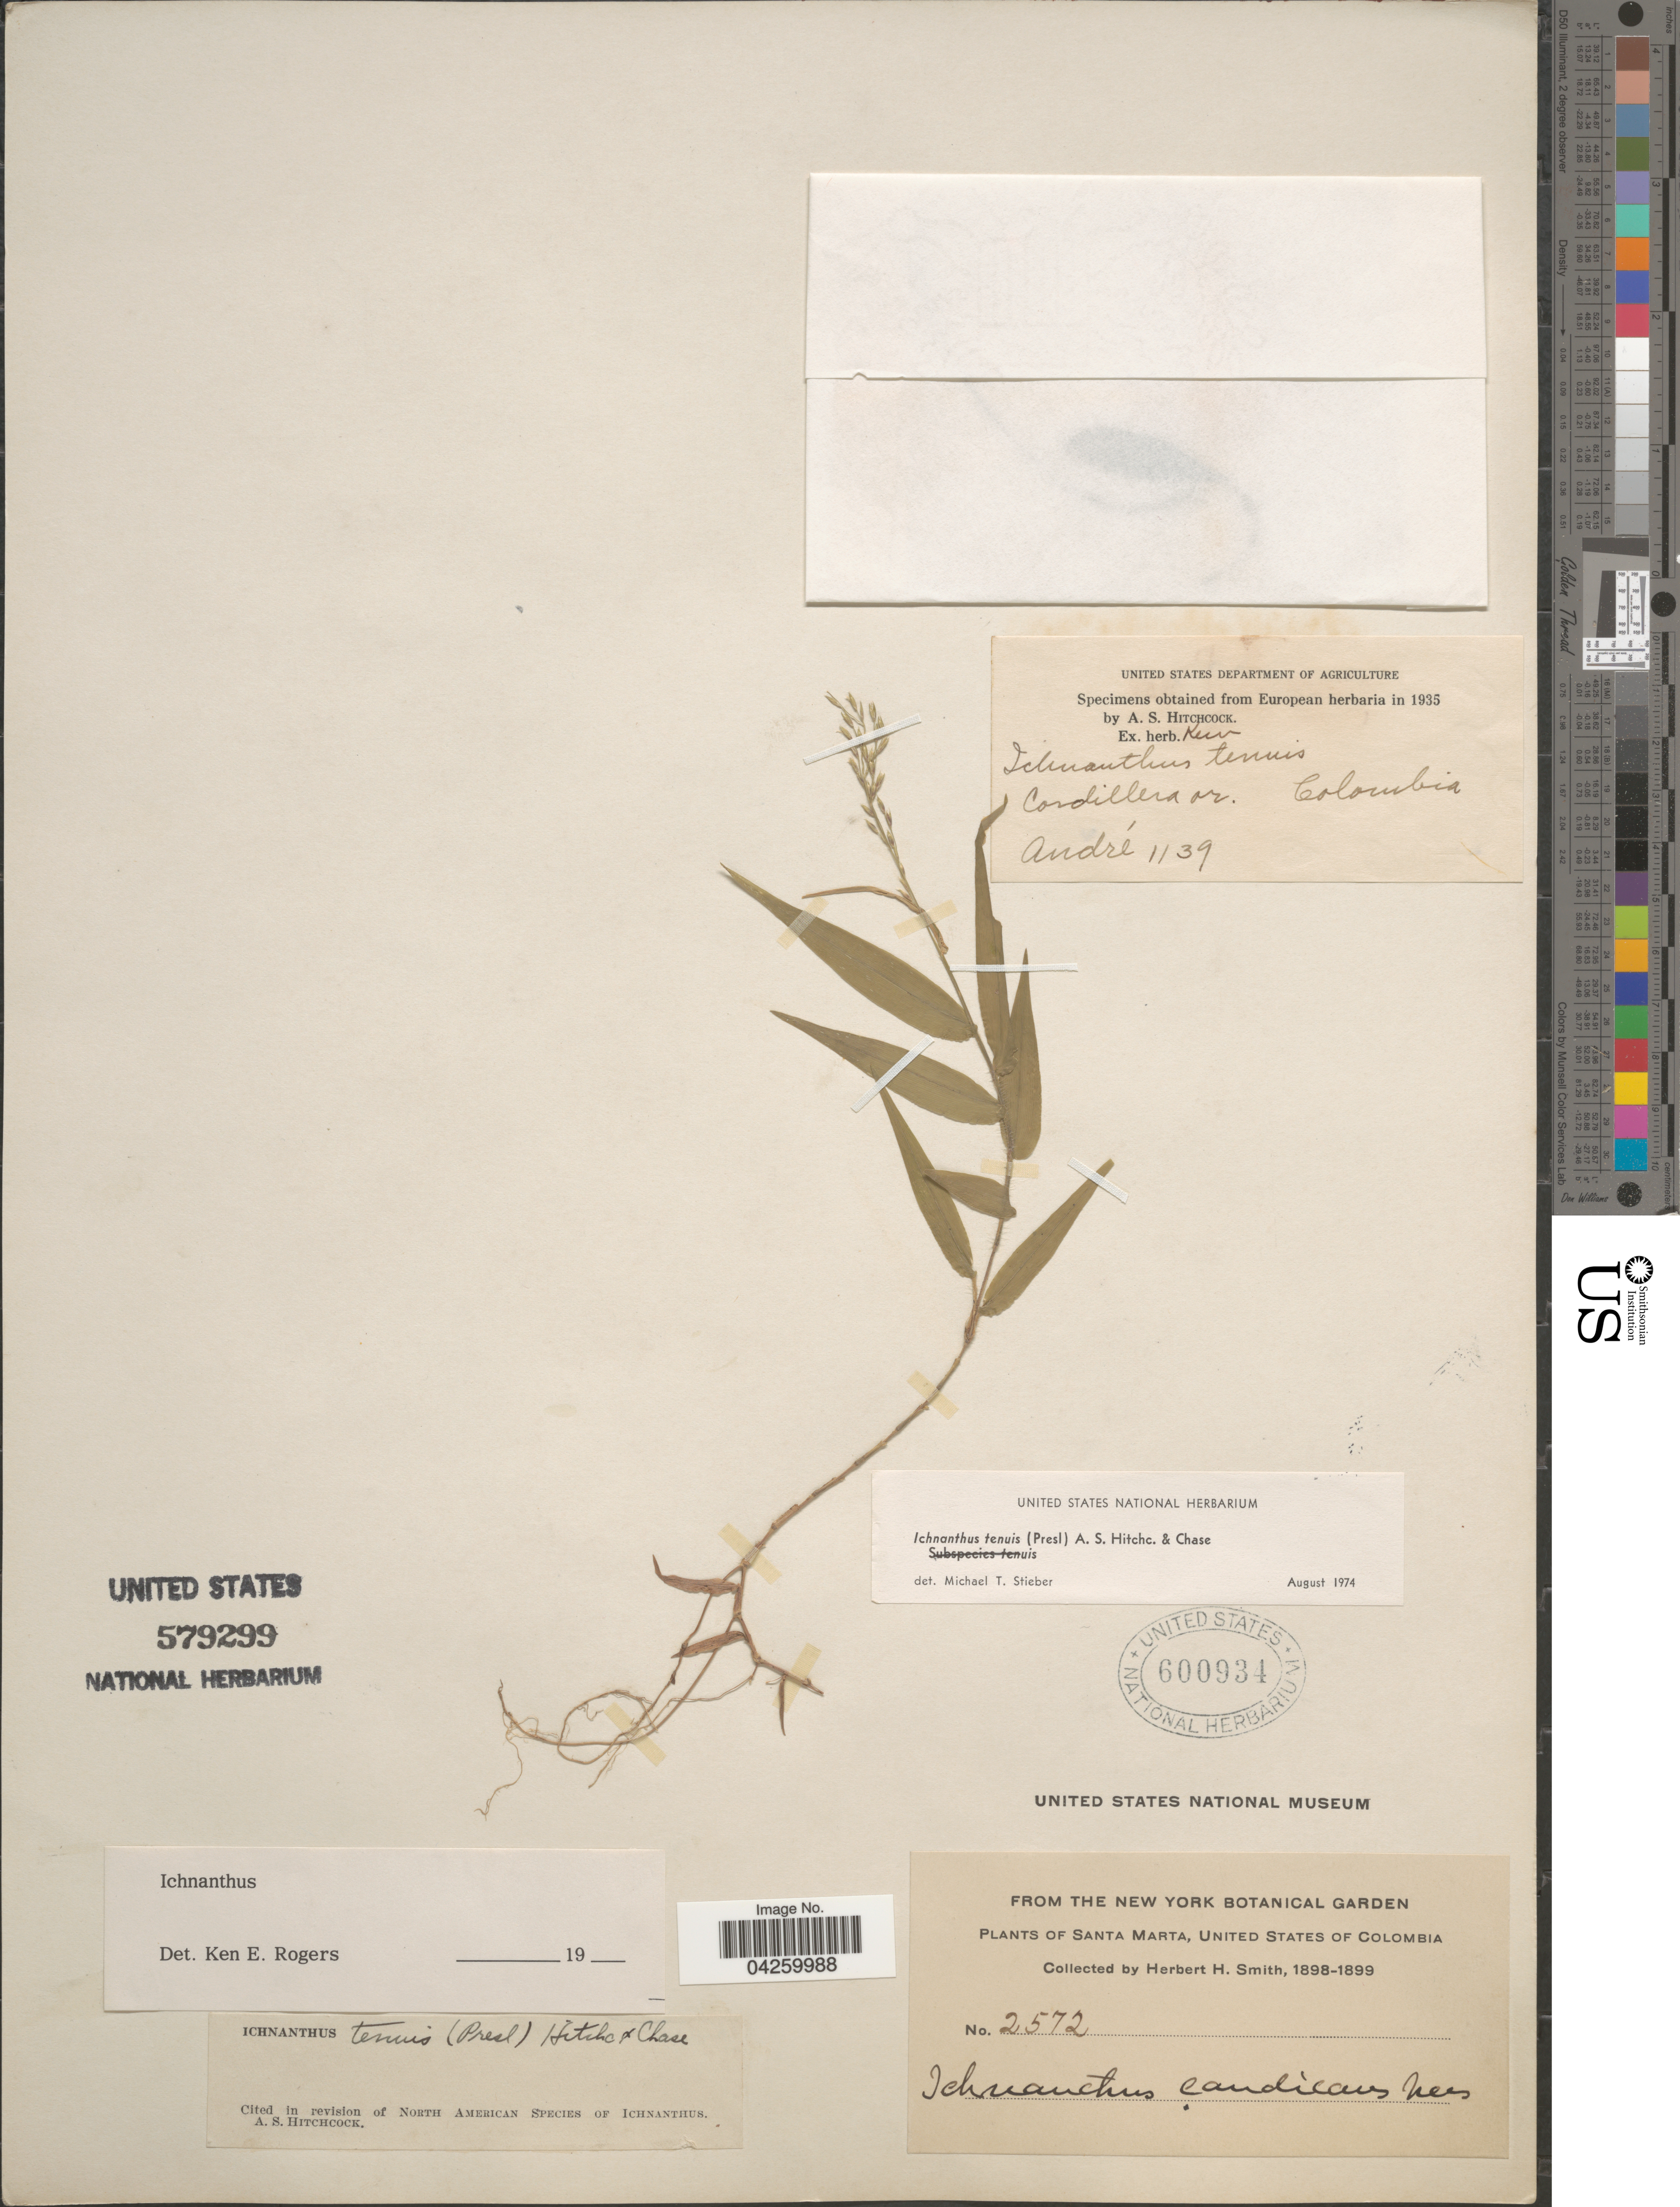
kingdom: Plantae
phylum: Tracheophyta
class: Liliopsida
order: Poales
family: Poaceae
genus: Ichnanthus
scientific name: Ichnanthus tenuis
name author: (J. Presl) Hitchc. & Chase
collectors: Herbert H. Smith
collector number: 2572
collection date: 1898/1899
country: Colombia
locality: Santa Marta, United States of Colombia.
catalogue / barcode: US 600934